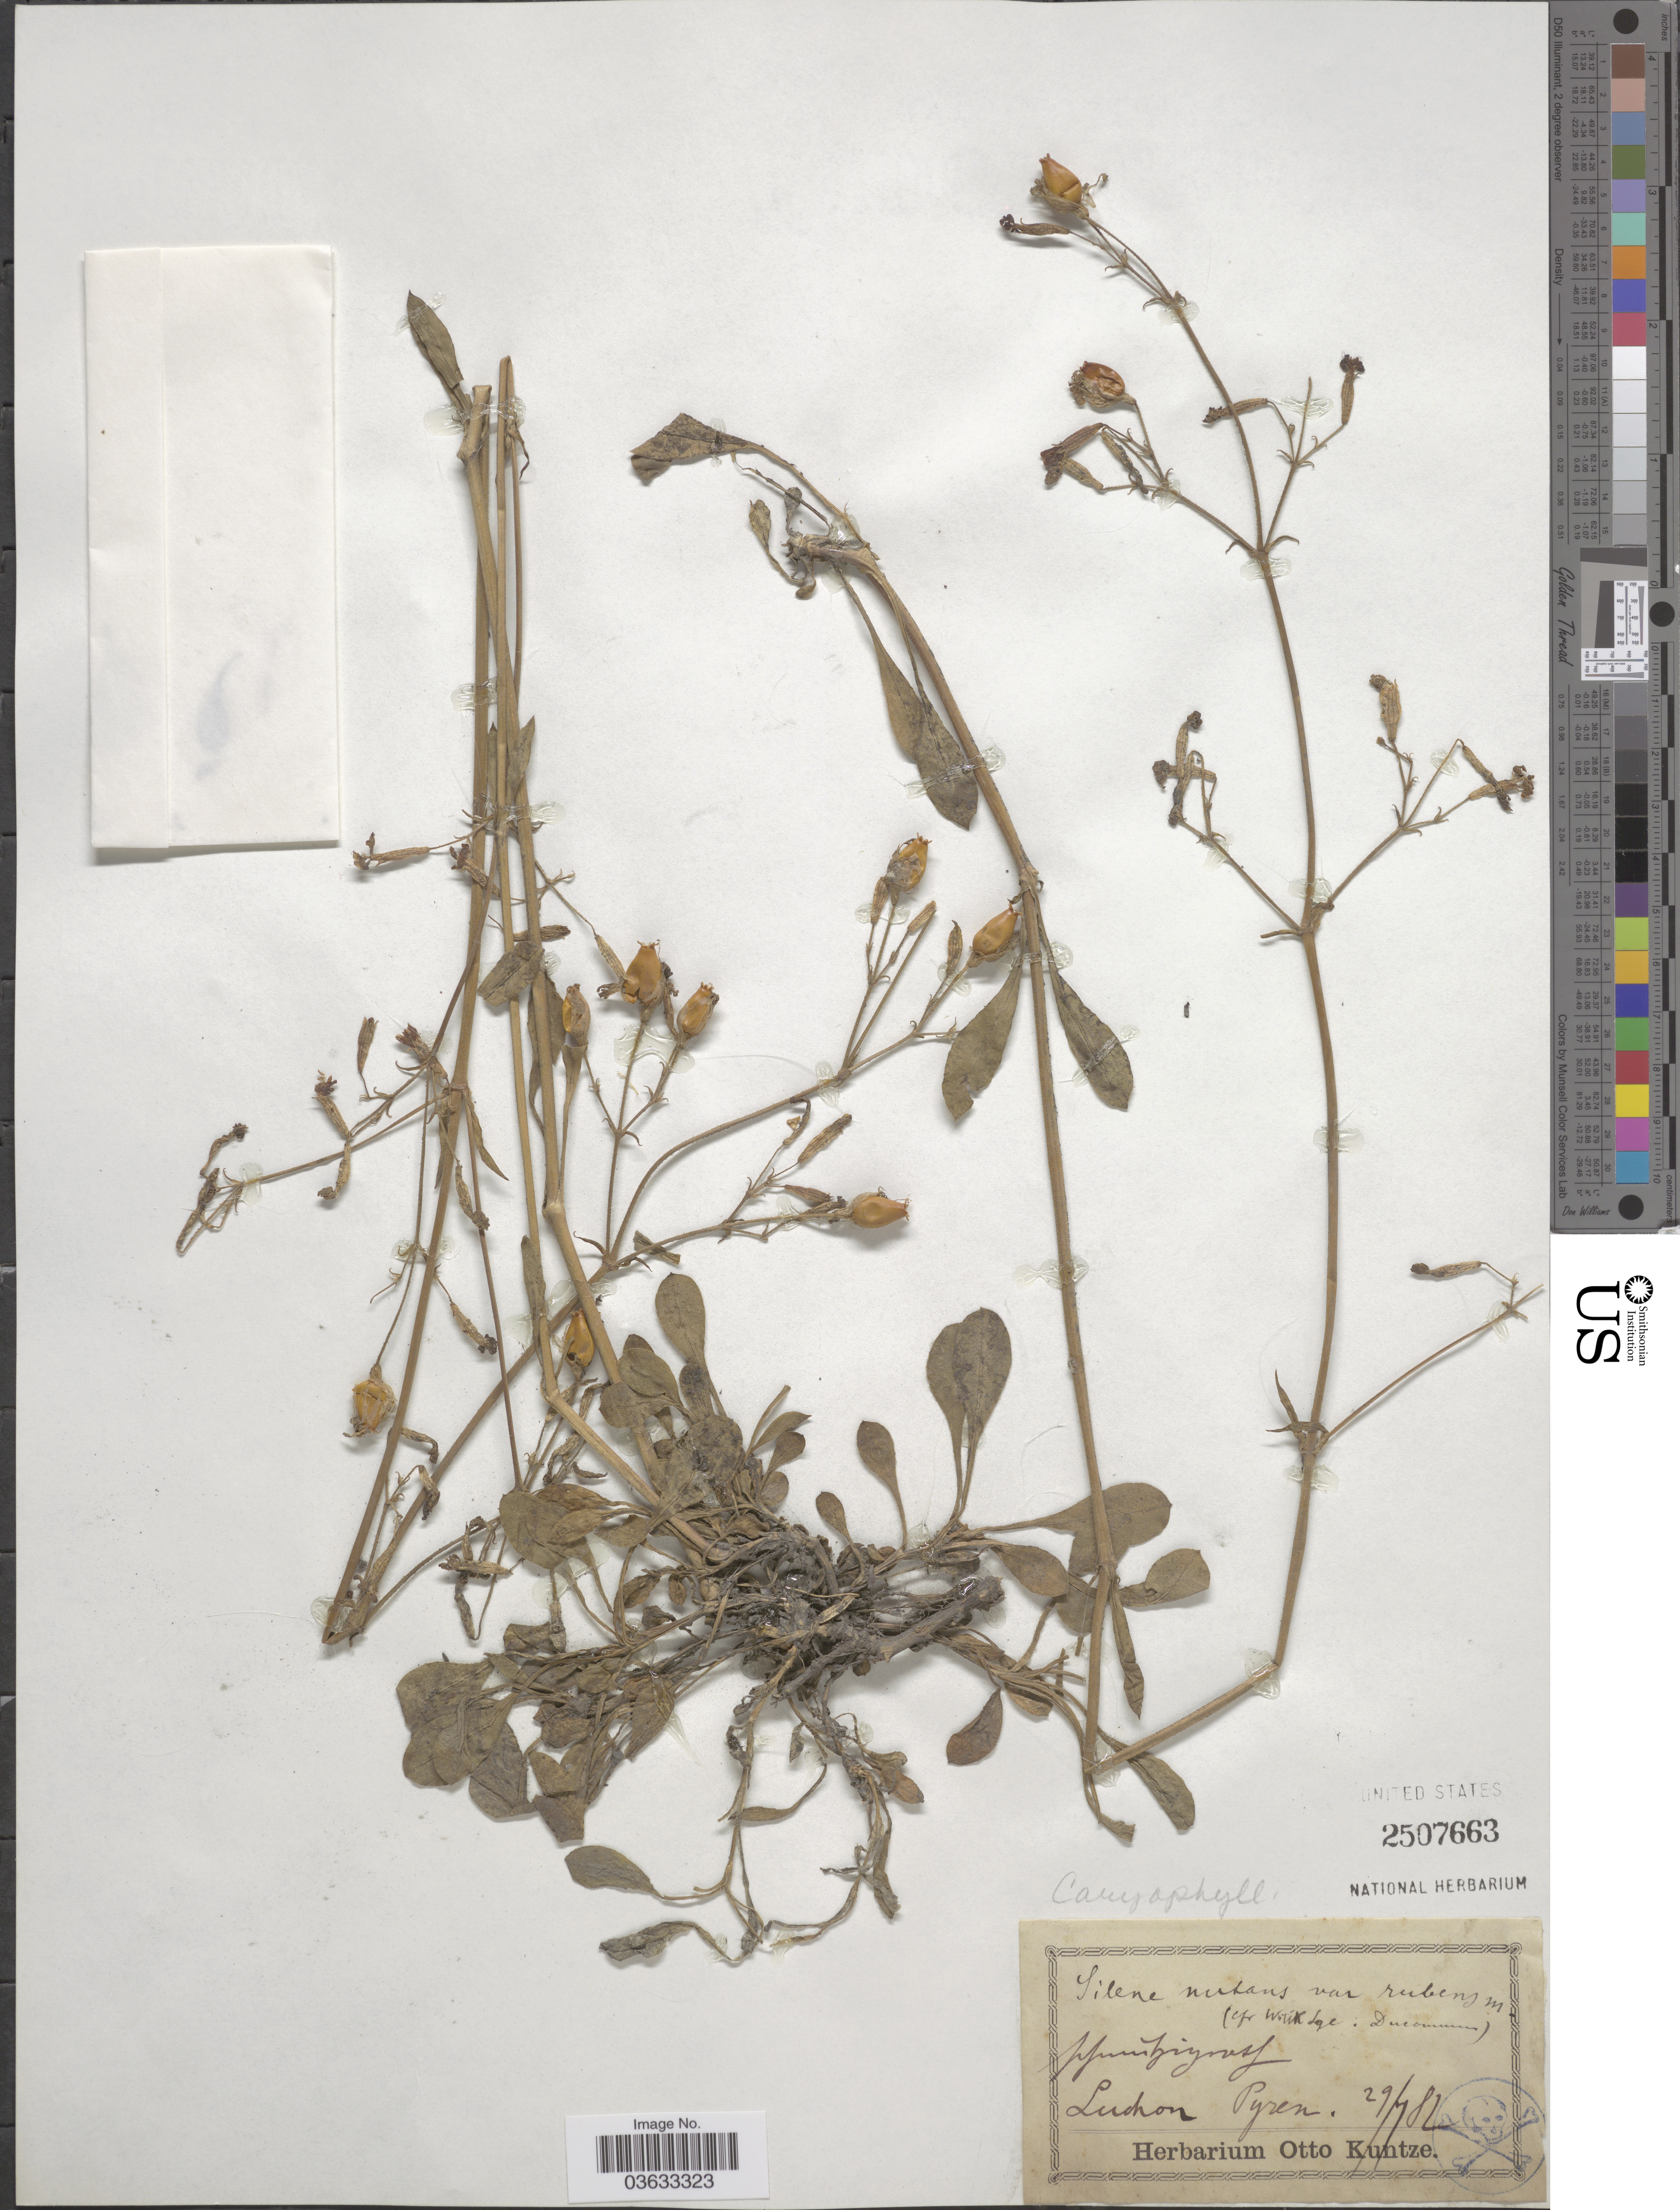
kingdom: Plantae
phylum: Tracheophyta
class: Magnoliopsida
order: Caryophyllales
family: Caryophyllaceae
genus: Silene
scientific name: Silene nutans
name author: L.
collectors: ex herb. Otto Kuntze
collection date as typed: Transcribed d/m/y: 29/7/82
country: France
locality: Luchon Pyren.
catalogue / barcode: US 2507663